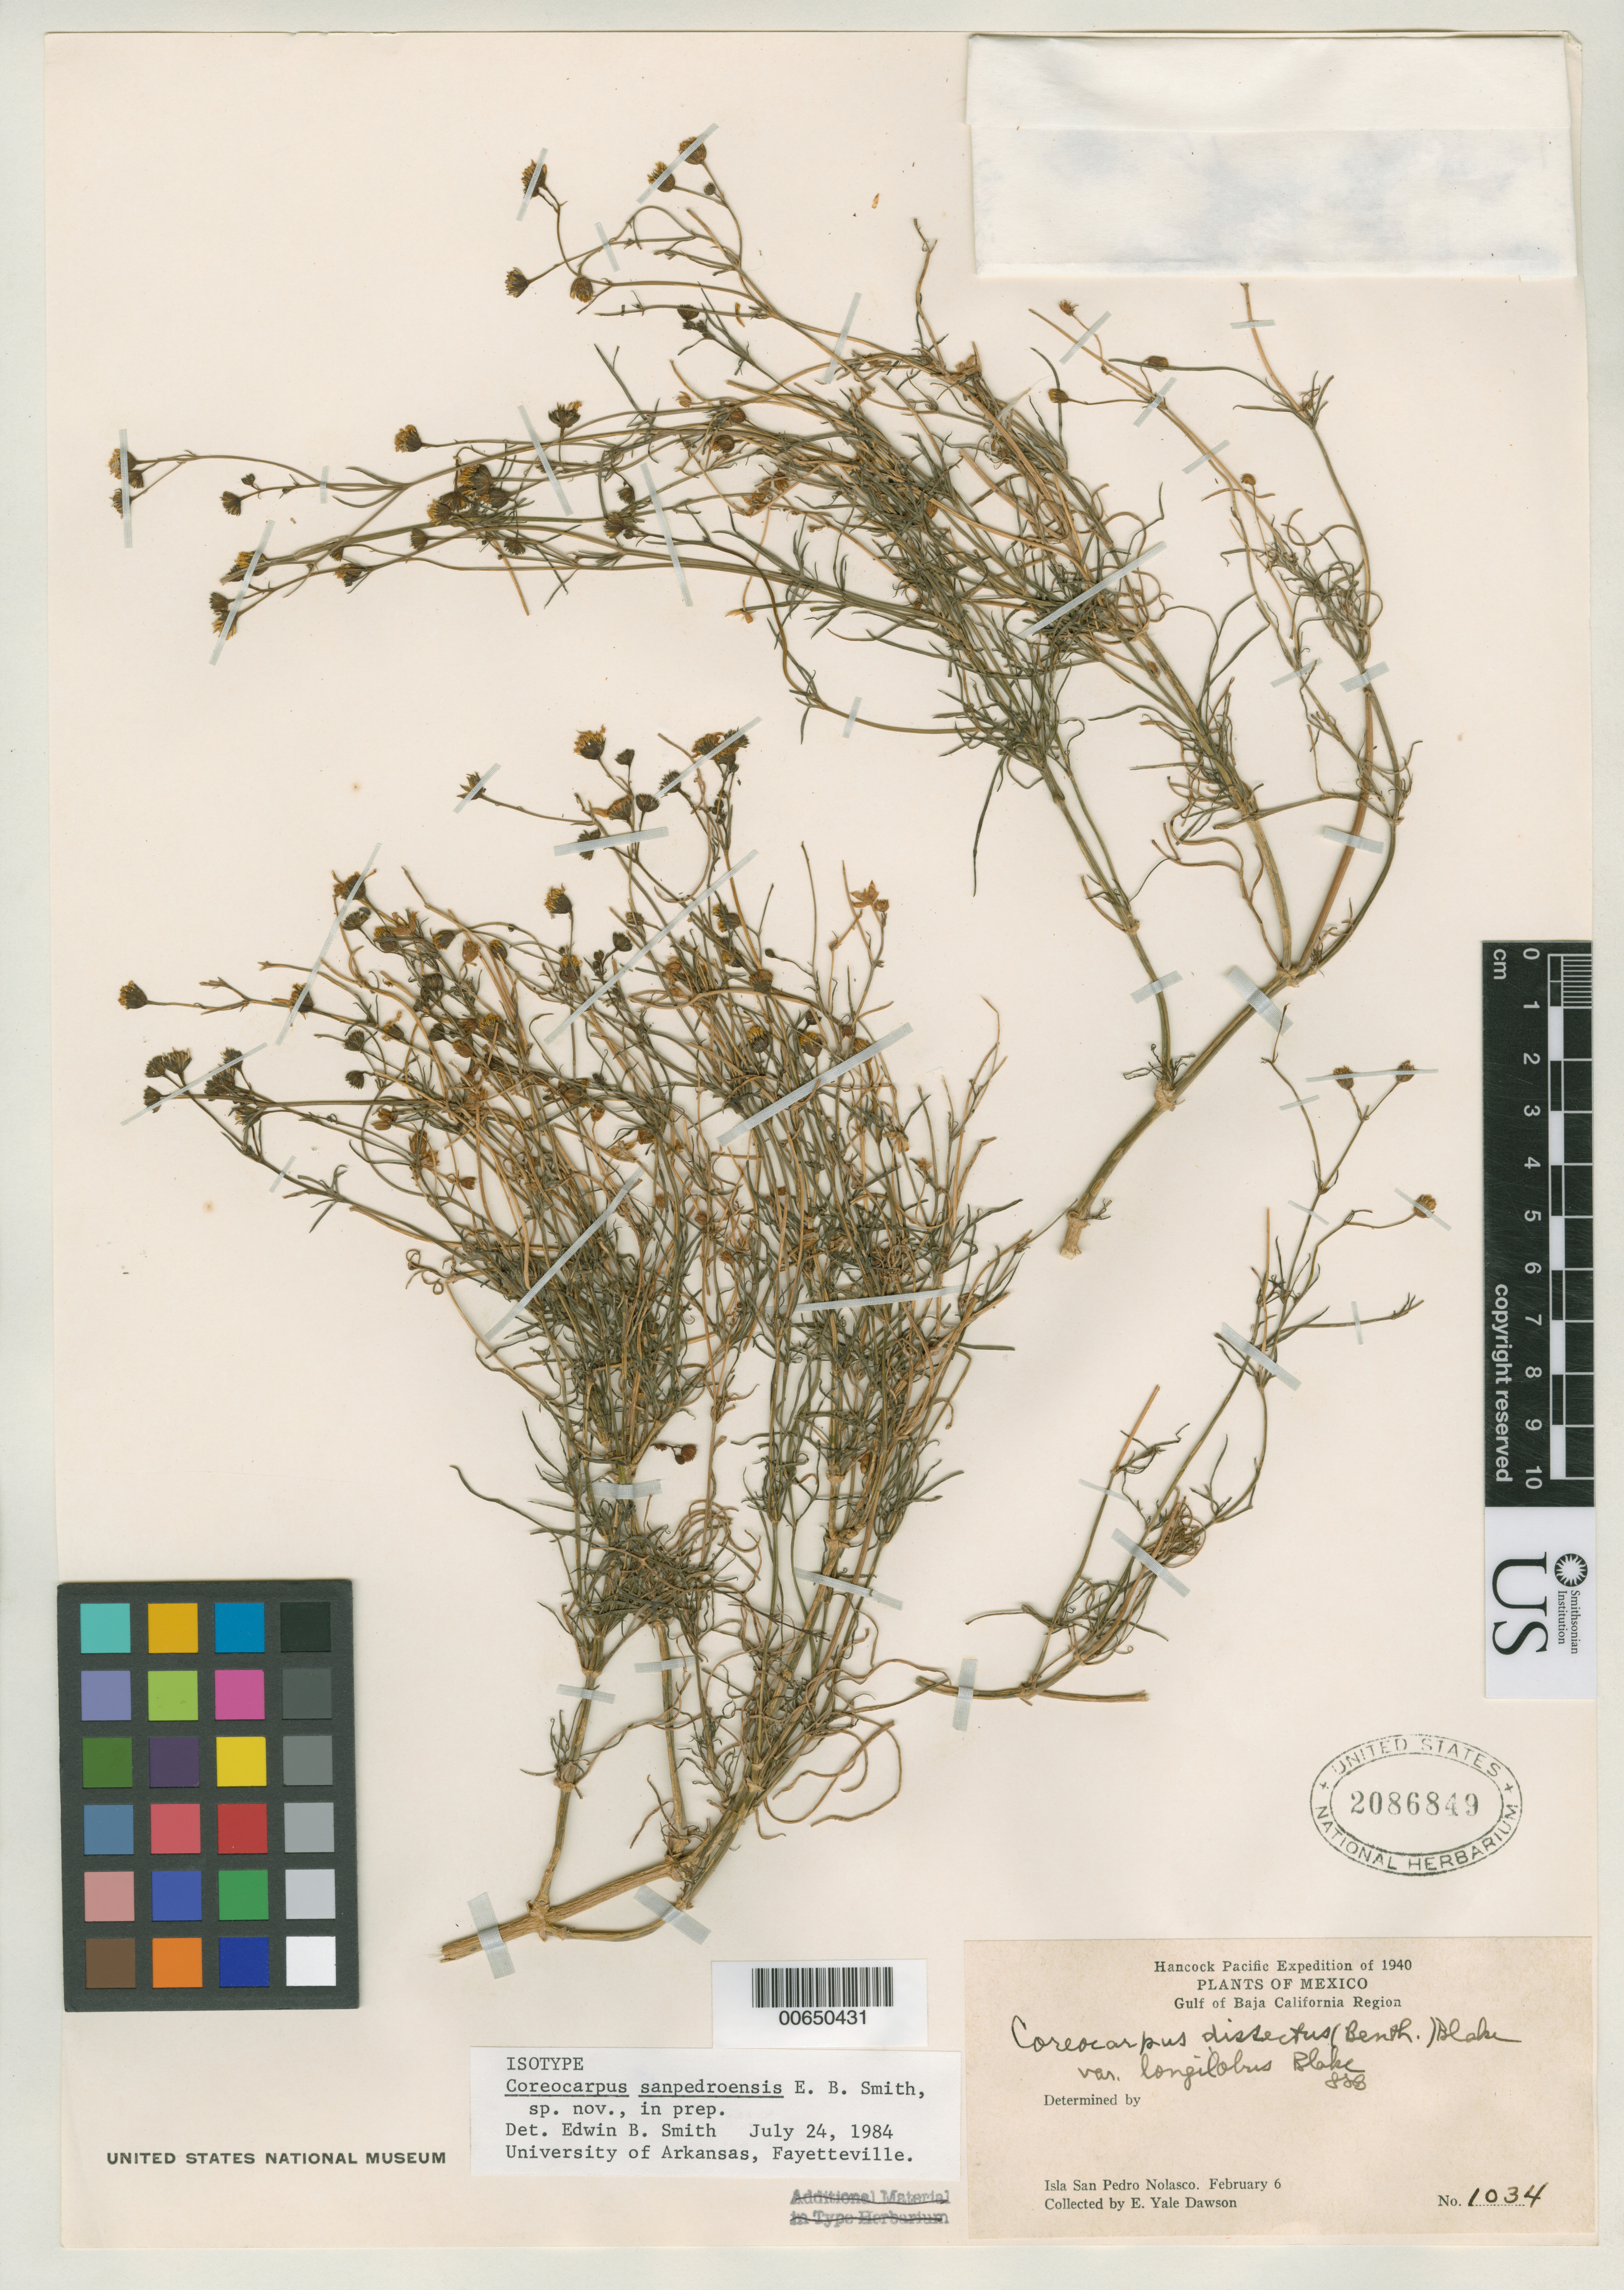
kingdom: Plantae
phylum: Tracheophyta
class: Magnoliopsida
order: Asterales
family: Asteraceae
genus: Coreocarpus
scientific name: Coreocarpus sanpedroensis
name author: E.B. Sm.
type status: Isotype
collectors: E. Y. Dawson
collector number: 1034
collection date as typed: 06 Feb 1940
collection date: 1940-02-06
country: Mexico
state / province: Sonora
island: San Pedro Nolasco Island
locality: Gulf of Baja California region. Isla San Pedro Nolasco.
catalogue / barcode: US 2086849